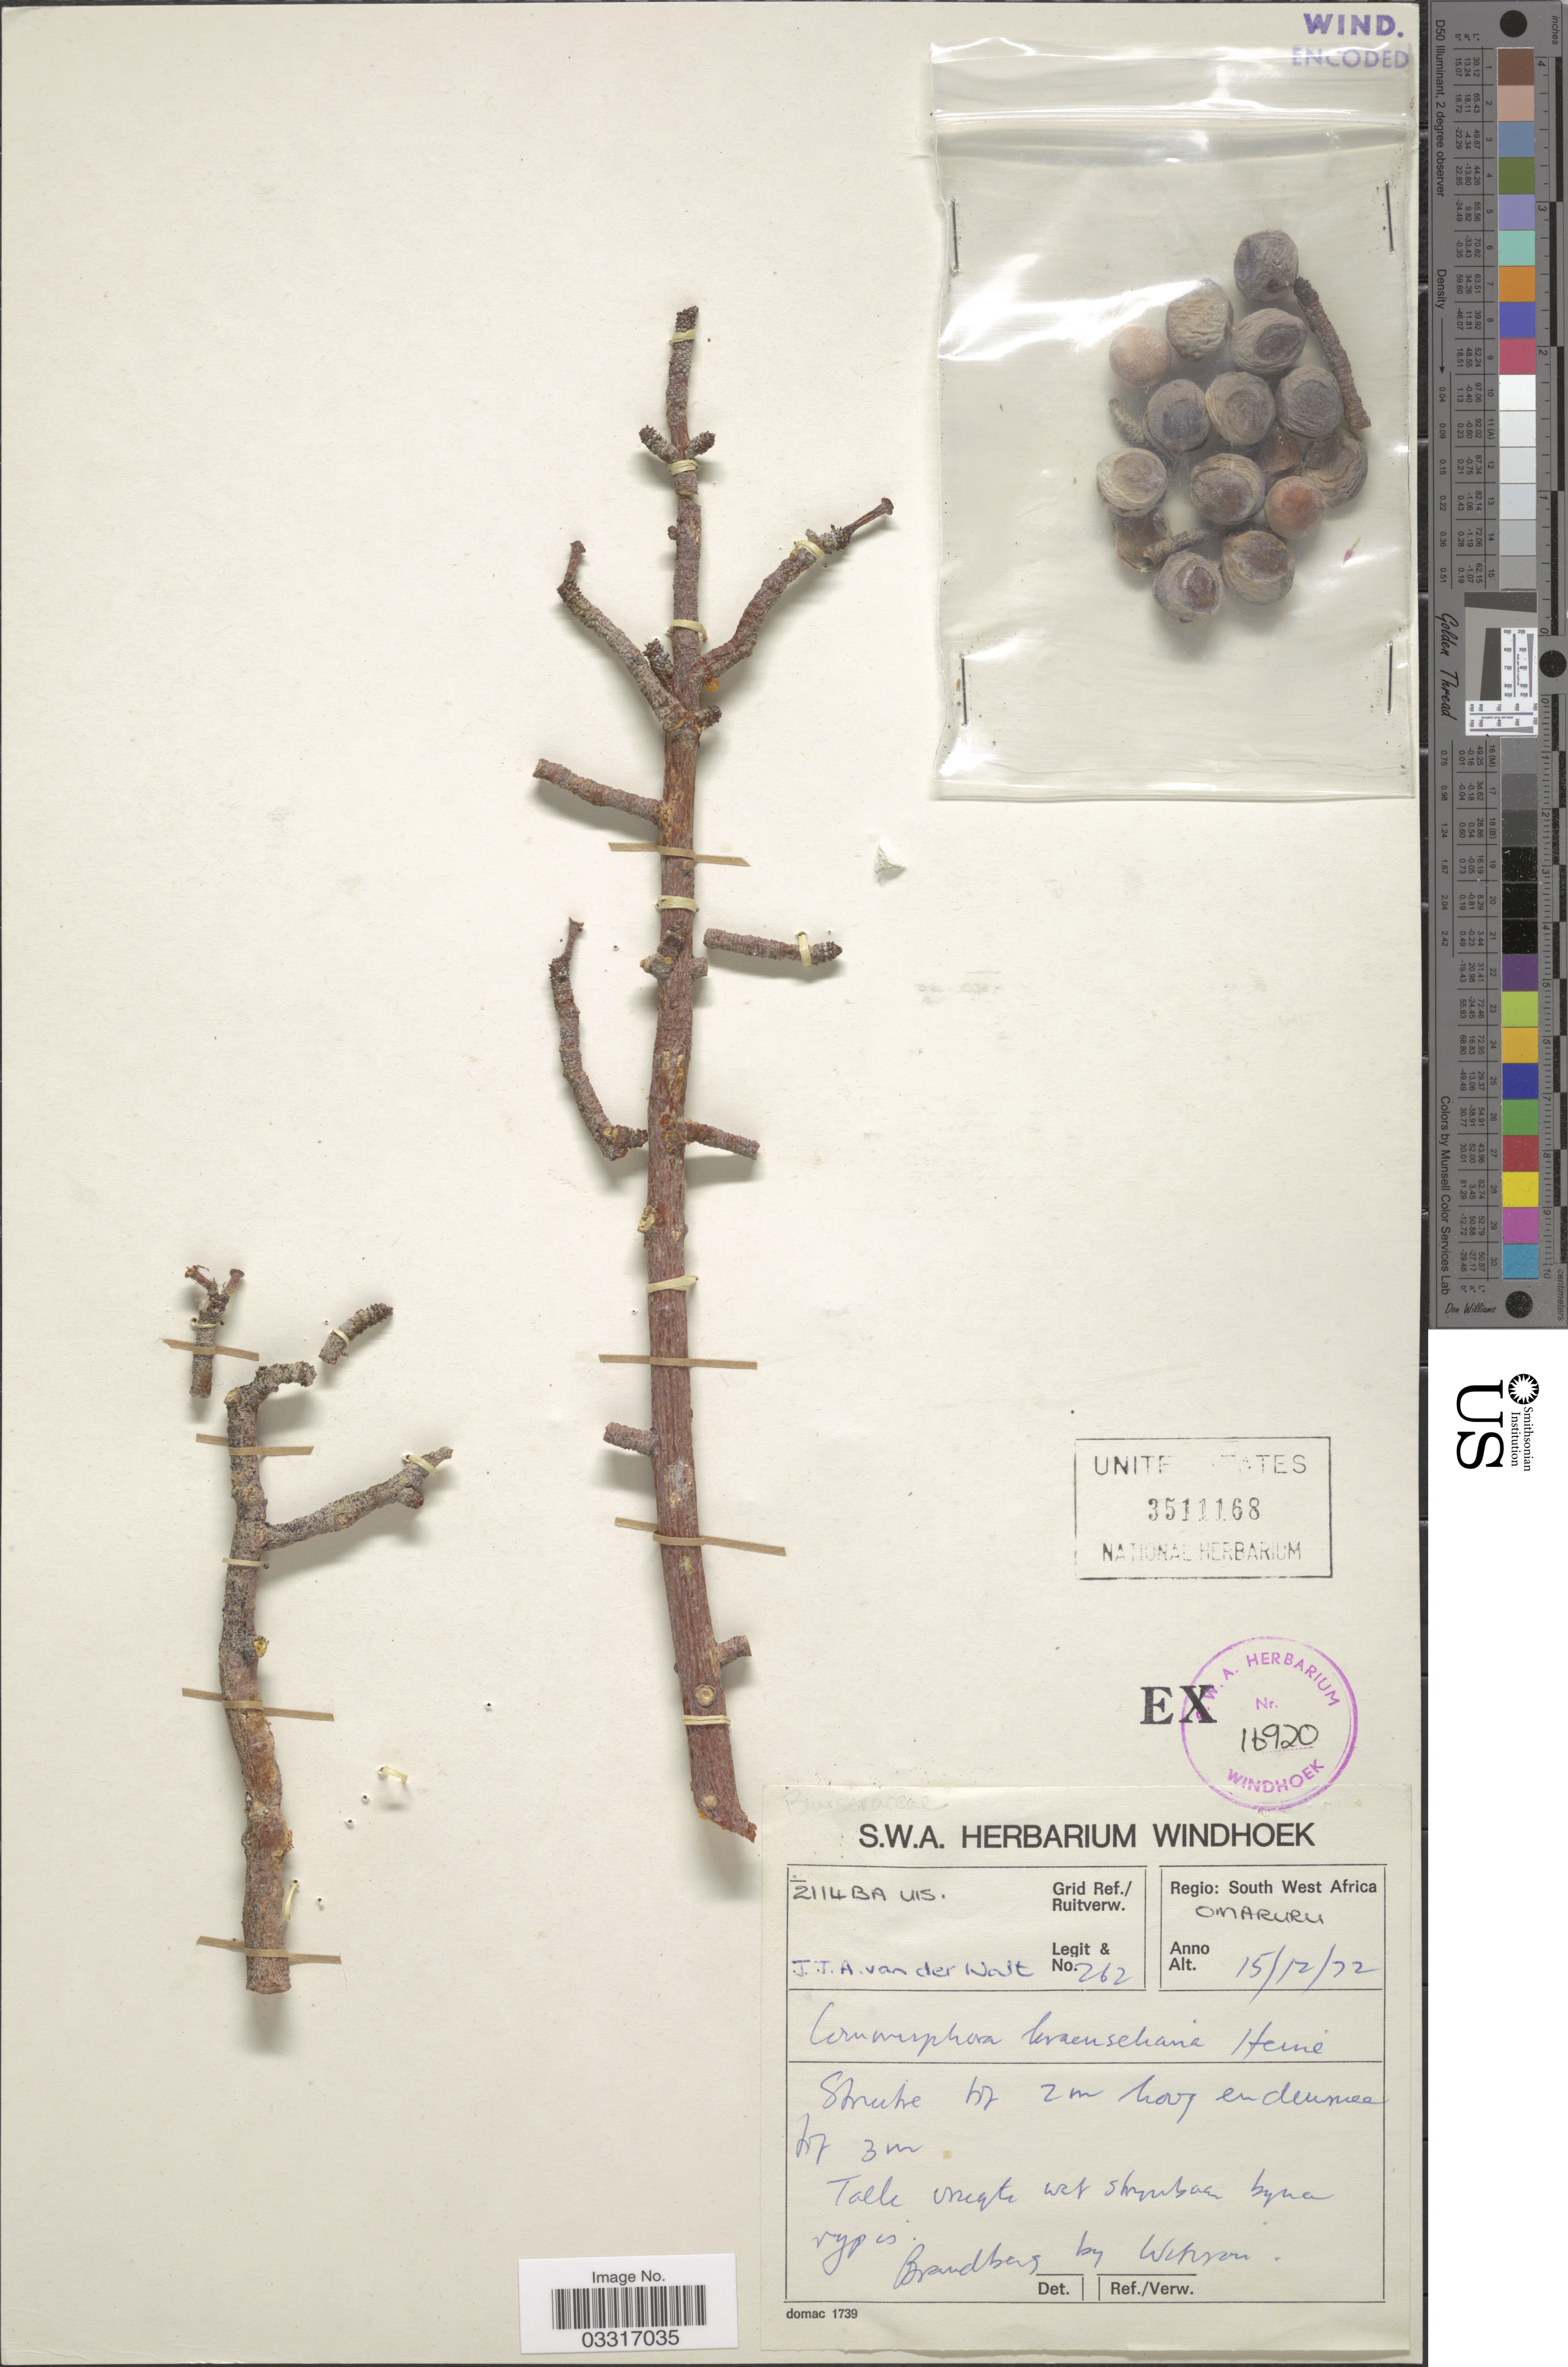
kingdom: Plantae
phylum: Tracheophyta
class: Magnoliopsida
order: Sapindales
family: Burseraceae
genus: Commiphora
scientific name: Commiphora kraeuseliana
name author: Heine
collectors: J. J. A. Van der Walt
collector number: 262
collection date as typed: Transcribed d/m/y: 15/12/72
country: Namibia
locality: Regio: South West Africa. Omaruru. Grid Ref./ Ruitverw. 2114BA UIS.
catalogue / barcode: US 3511168